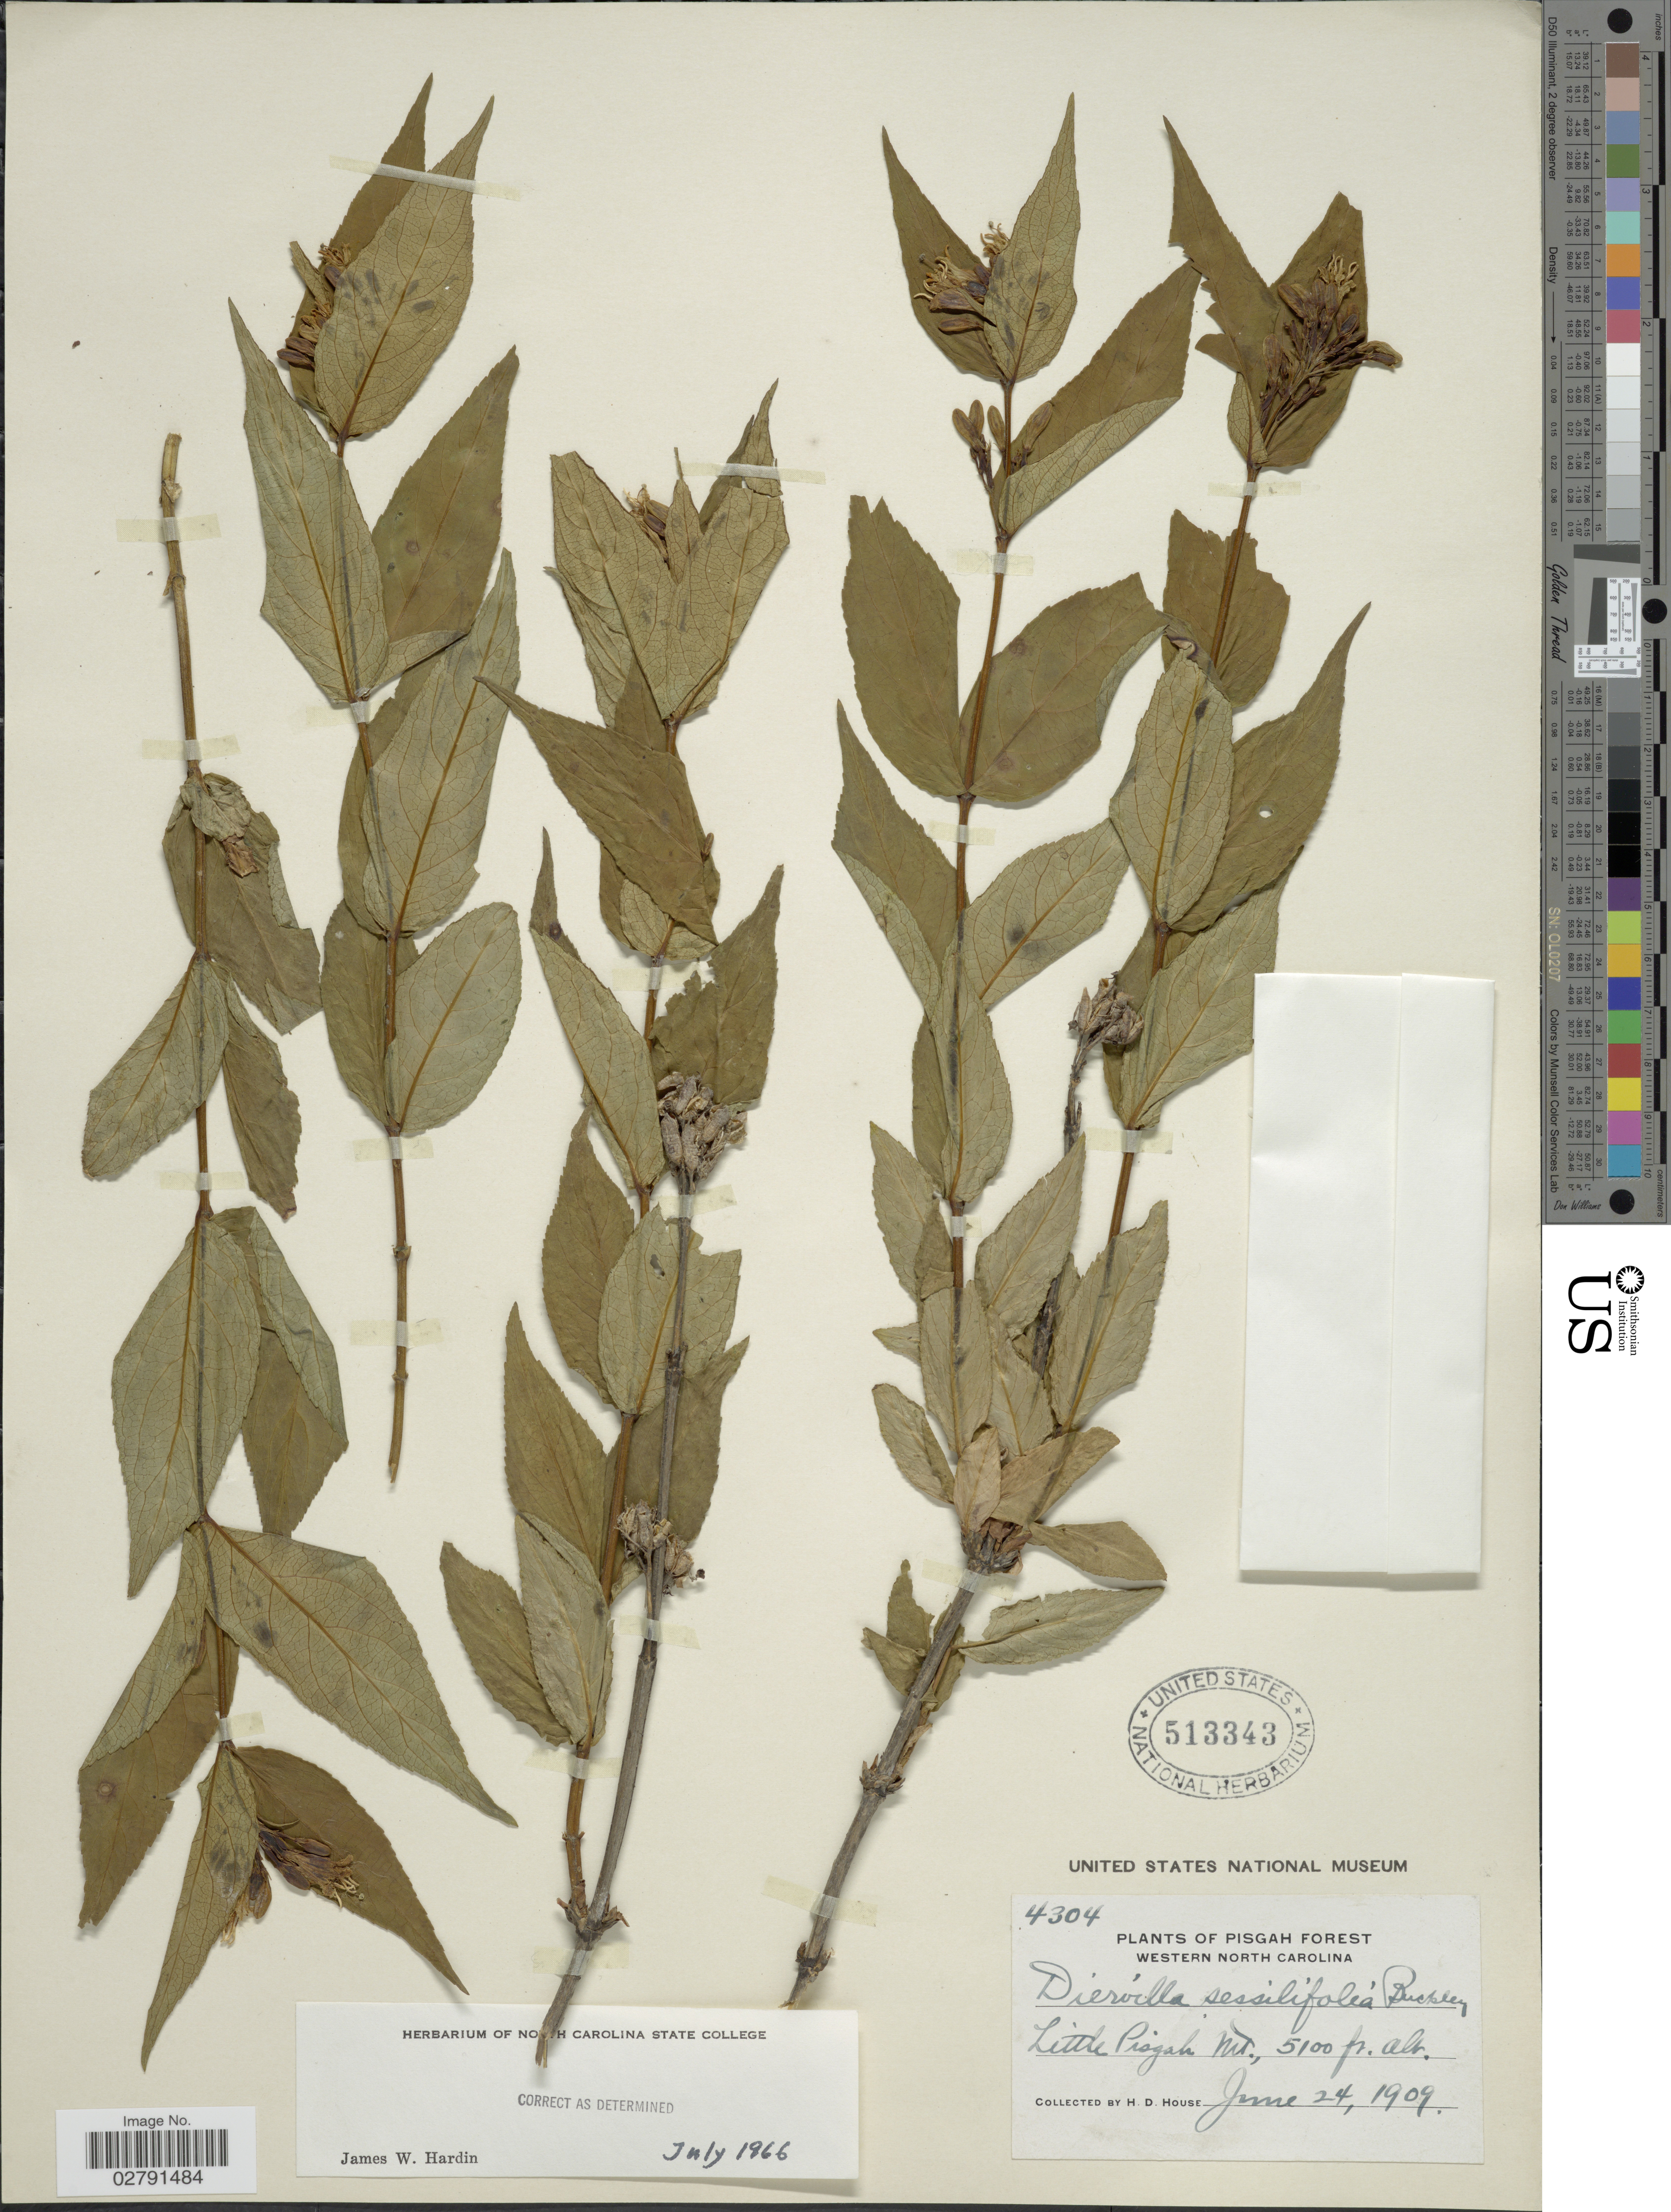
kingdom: Plantae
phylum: Tracheophyta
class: Magnoliopsida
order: Dipsacales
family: Caprifoliaceae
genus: Diervilla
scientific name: Diervilla sessilifolia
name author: Buckley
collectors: H. D. House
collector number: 4304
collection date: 1909-06-24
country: United States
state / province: North Carolina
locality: Pisgah Forest, Western North Carolina, Little Pisgah Mt.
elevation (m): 1554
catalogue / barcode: US 513343